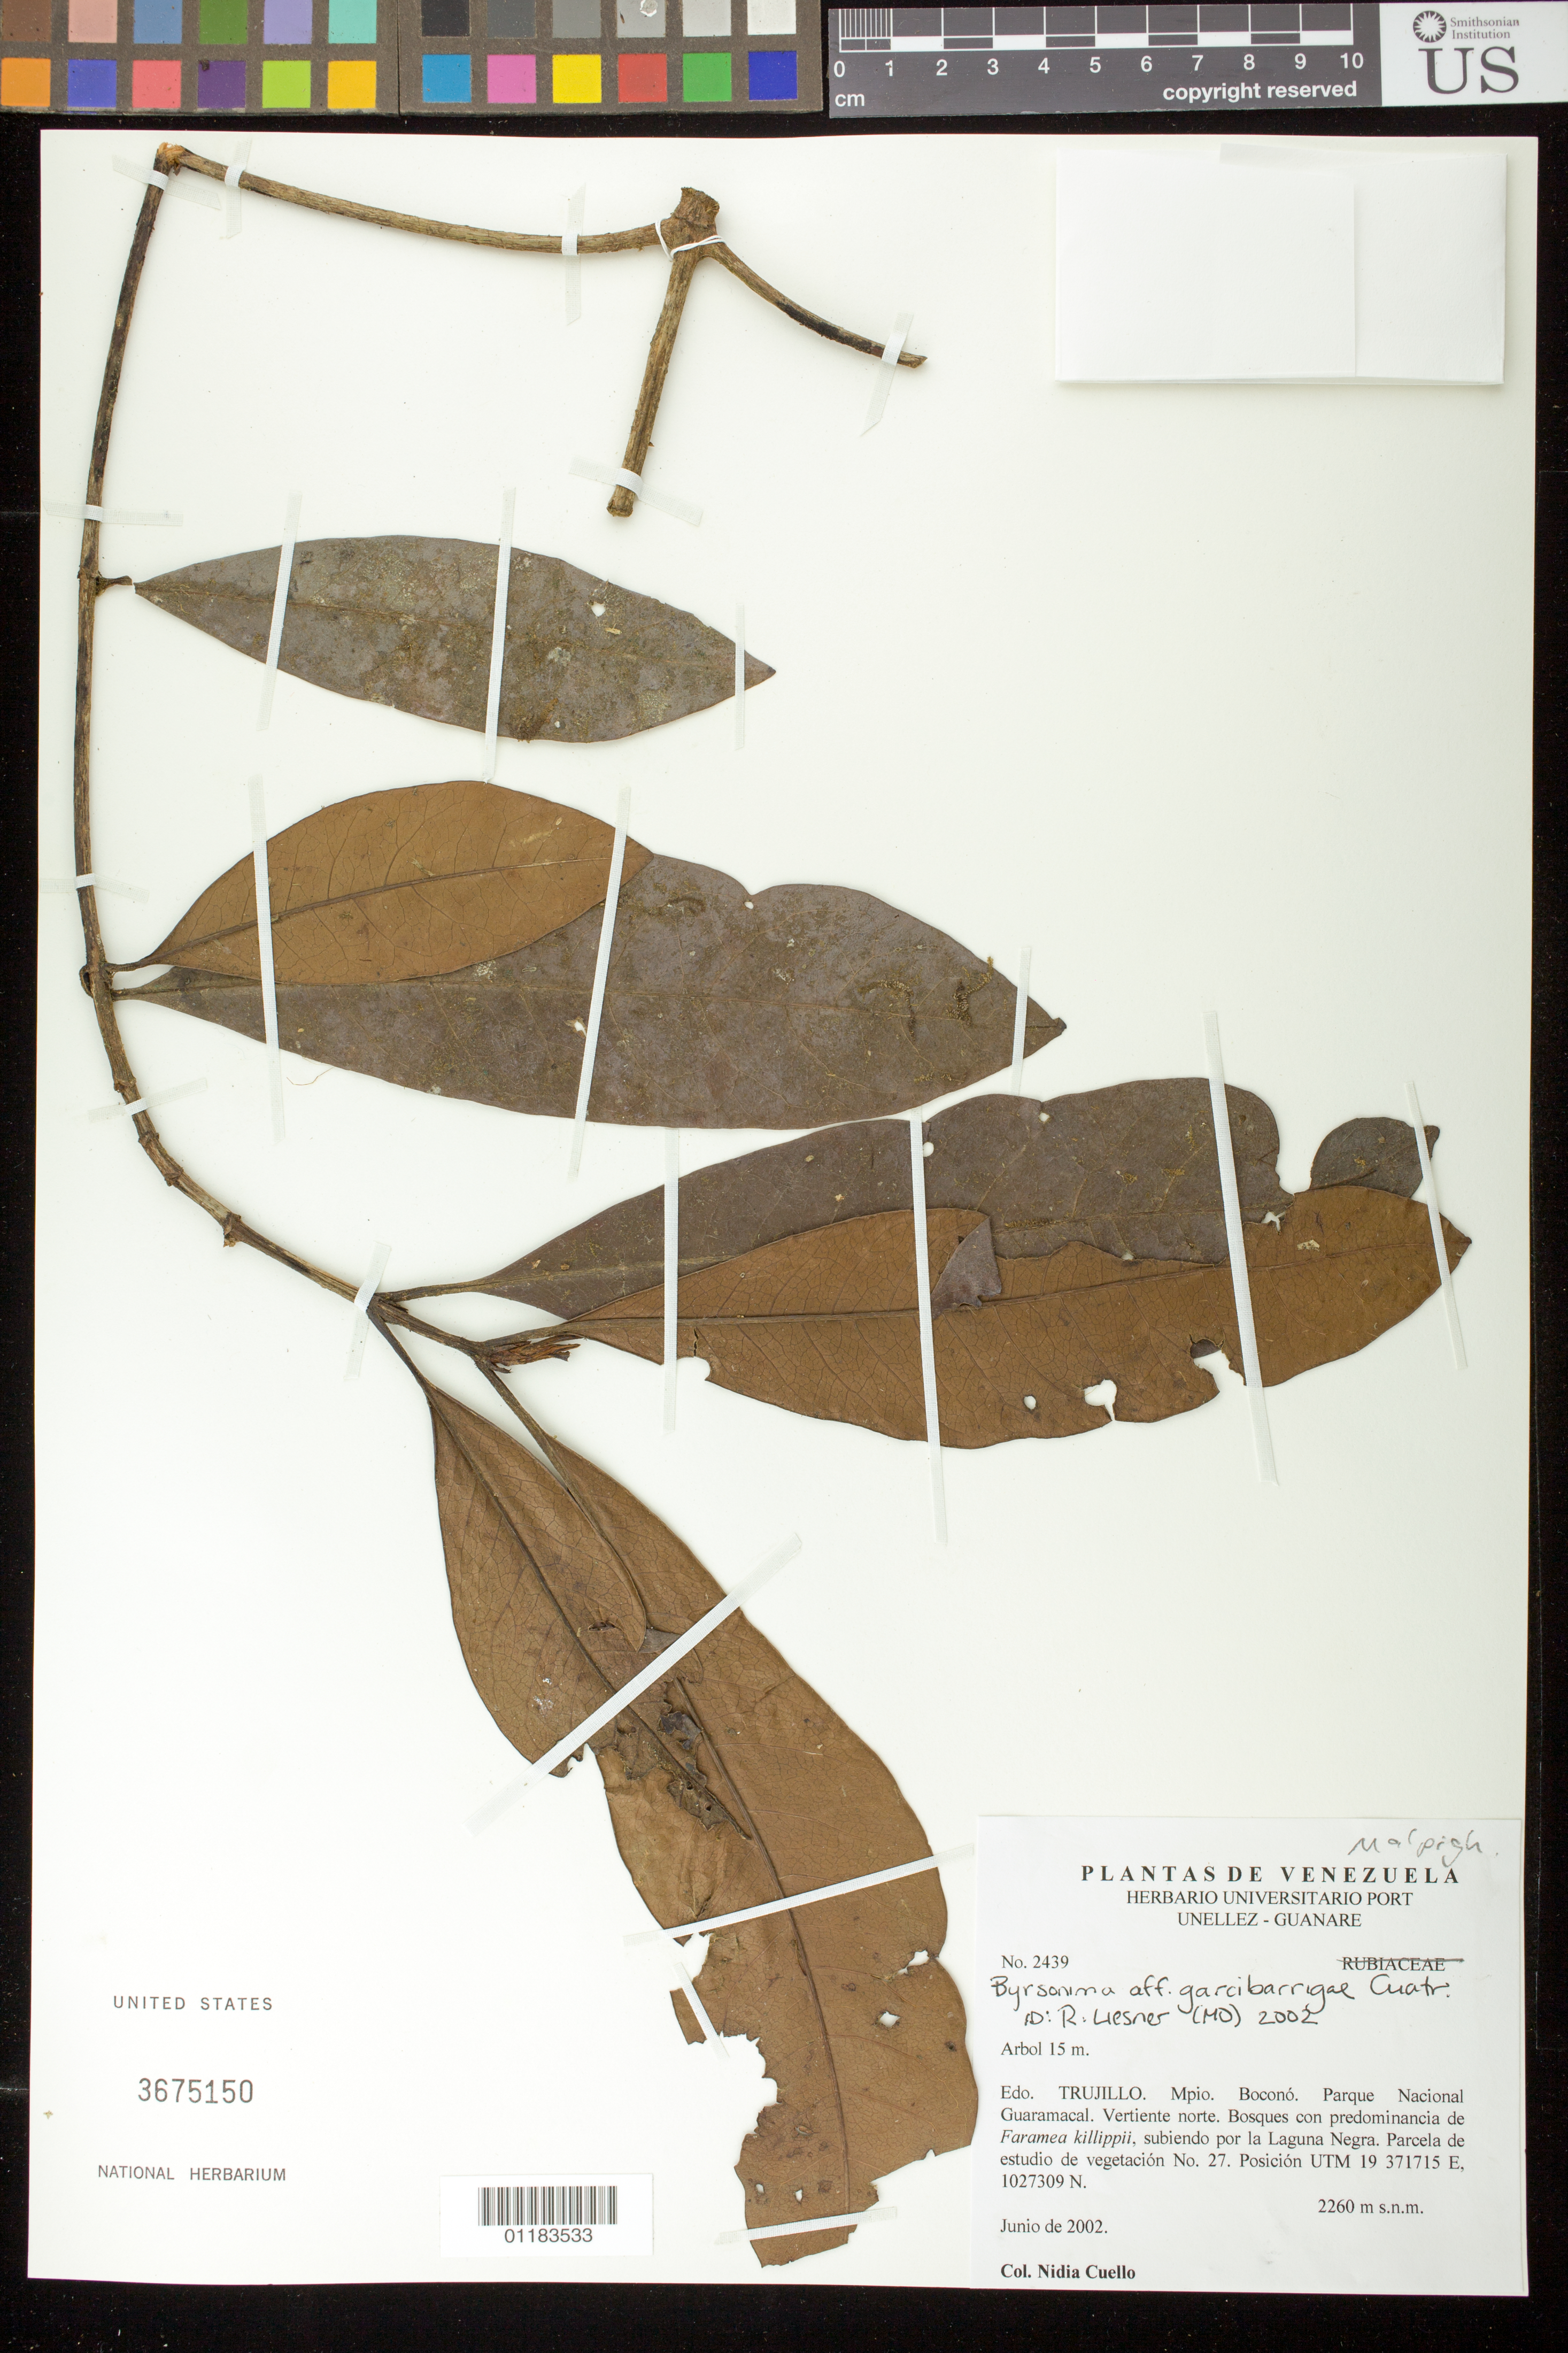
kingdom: Plantae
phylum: Tracheophyta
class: Magnoliopsida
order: Malpighiales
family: Malpighiaceae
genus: Byrsonima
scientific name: Byrsonima garcibarrigae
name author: Cuatrec.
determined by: Liesner, R. L.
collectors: N. L. Cuello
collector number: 2439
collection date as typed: Jun 2002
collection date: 2002-06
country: Venezuela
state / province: Trujillo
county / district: Boconó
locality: Parque Nacional Guaramacal. Vertiente N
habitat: bosque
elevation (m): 2260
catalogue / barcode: US 3675150